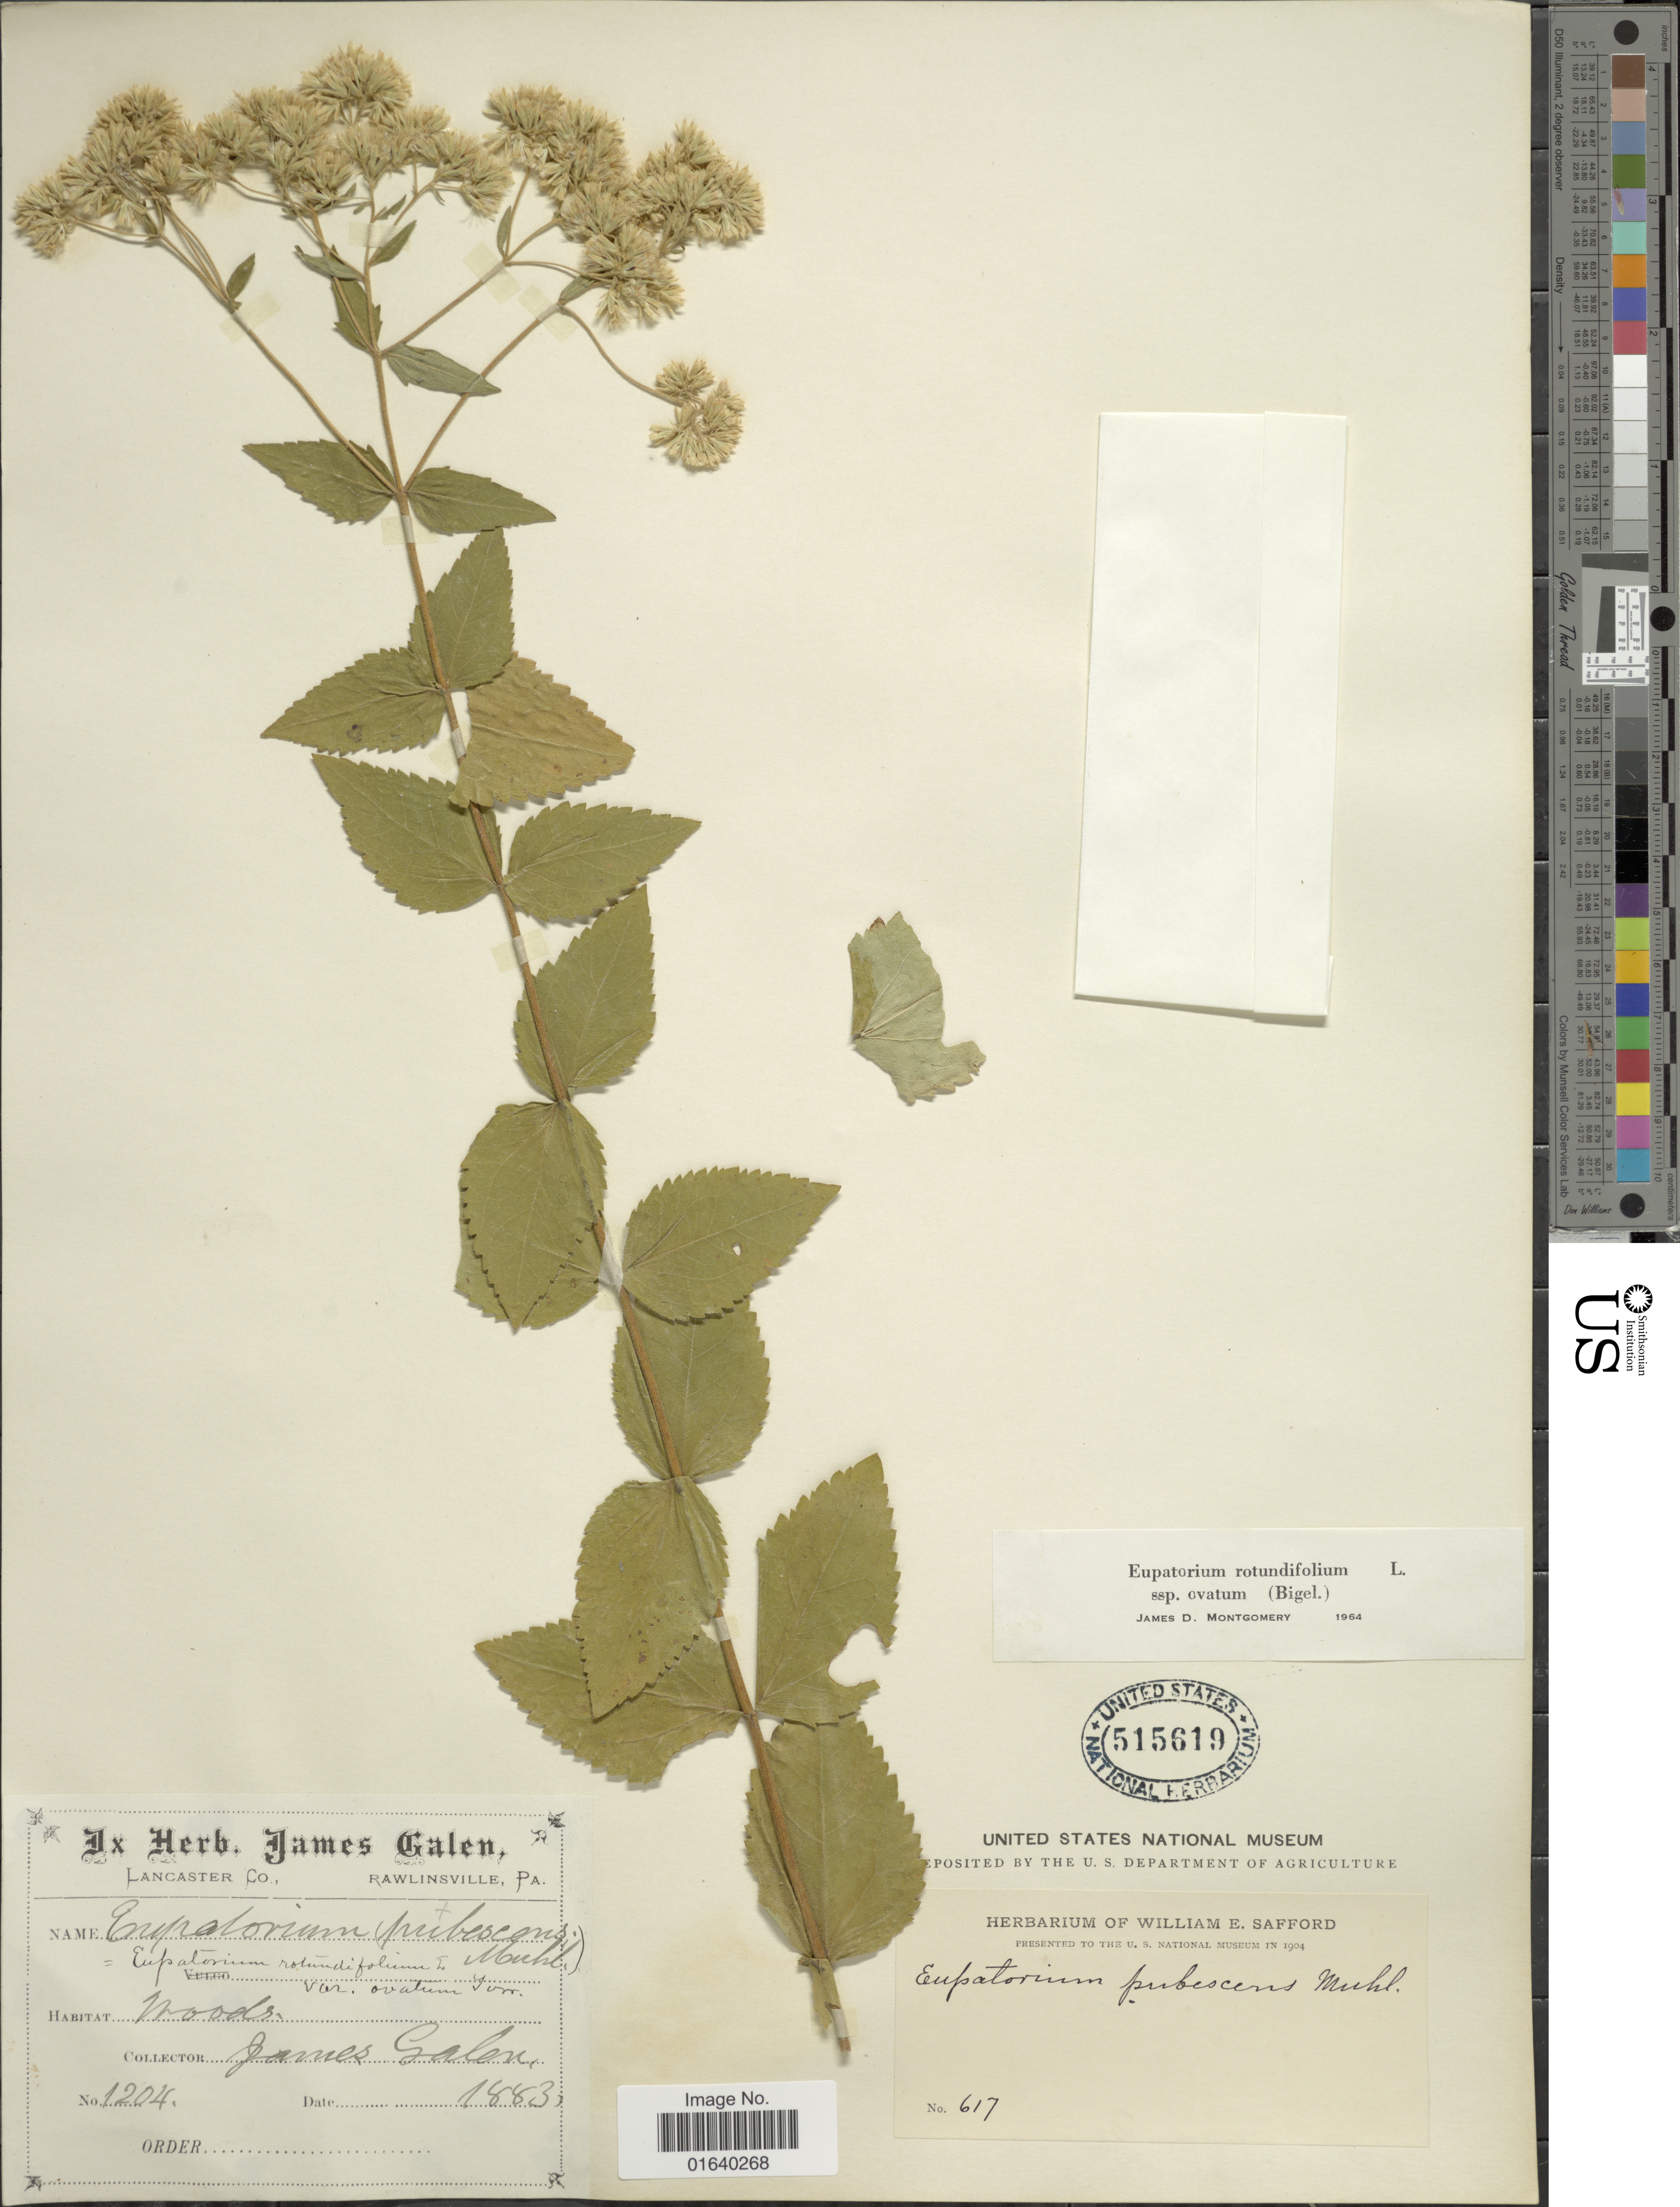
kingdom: Plantae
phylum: Tracheophyta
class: Magnoliopsida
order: Asterales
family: Asteraceae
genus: Eupatorium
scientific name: Eupatorium rotundifolium var. ovatum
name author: (Bigelow) J.D. Montgom. & Fairbrothers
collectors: J. Galen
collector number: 1204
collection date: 1883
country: United States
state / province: Pennsylvania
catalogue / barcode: US 515619